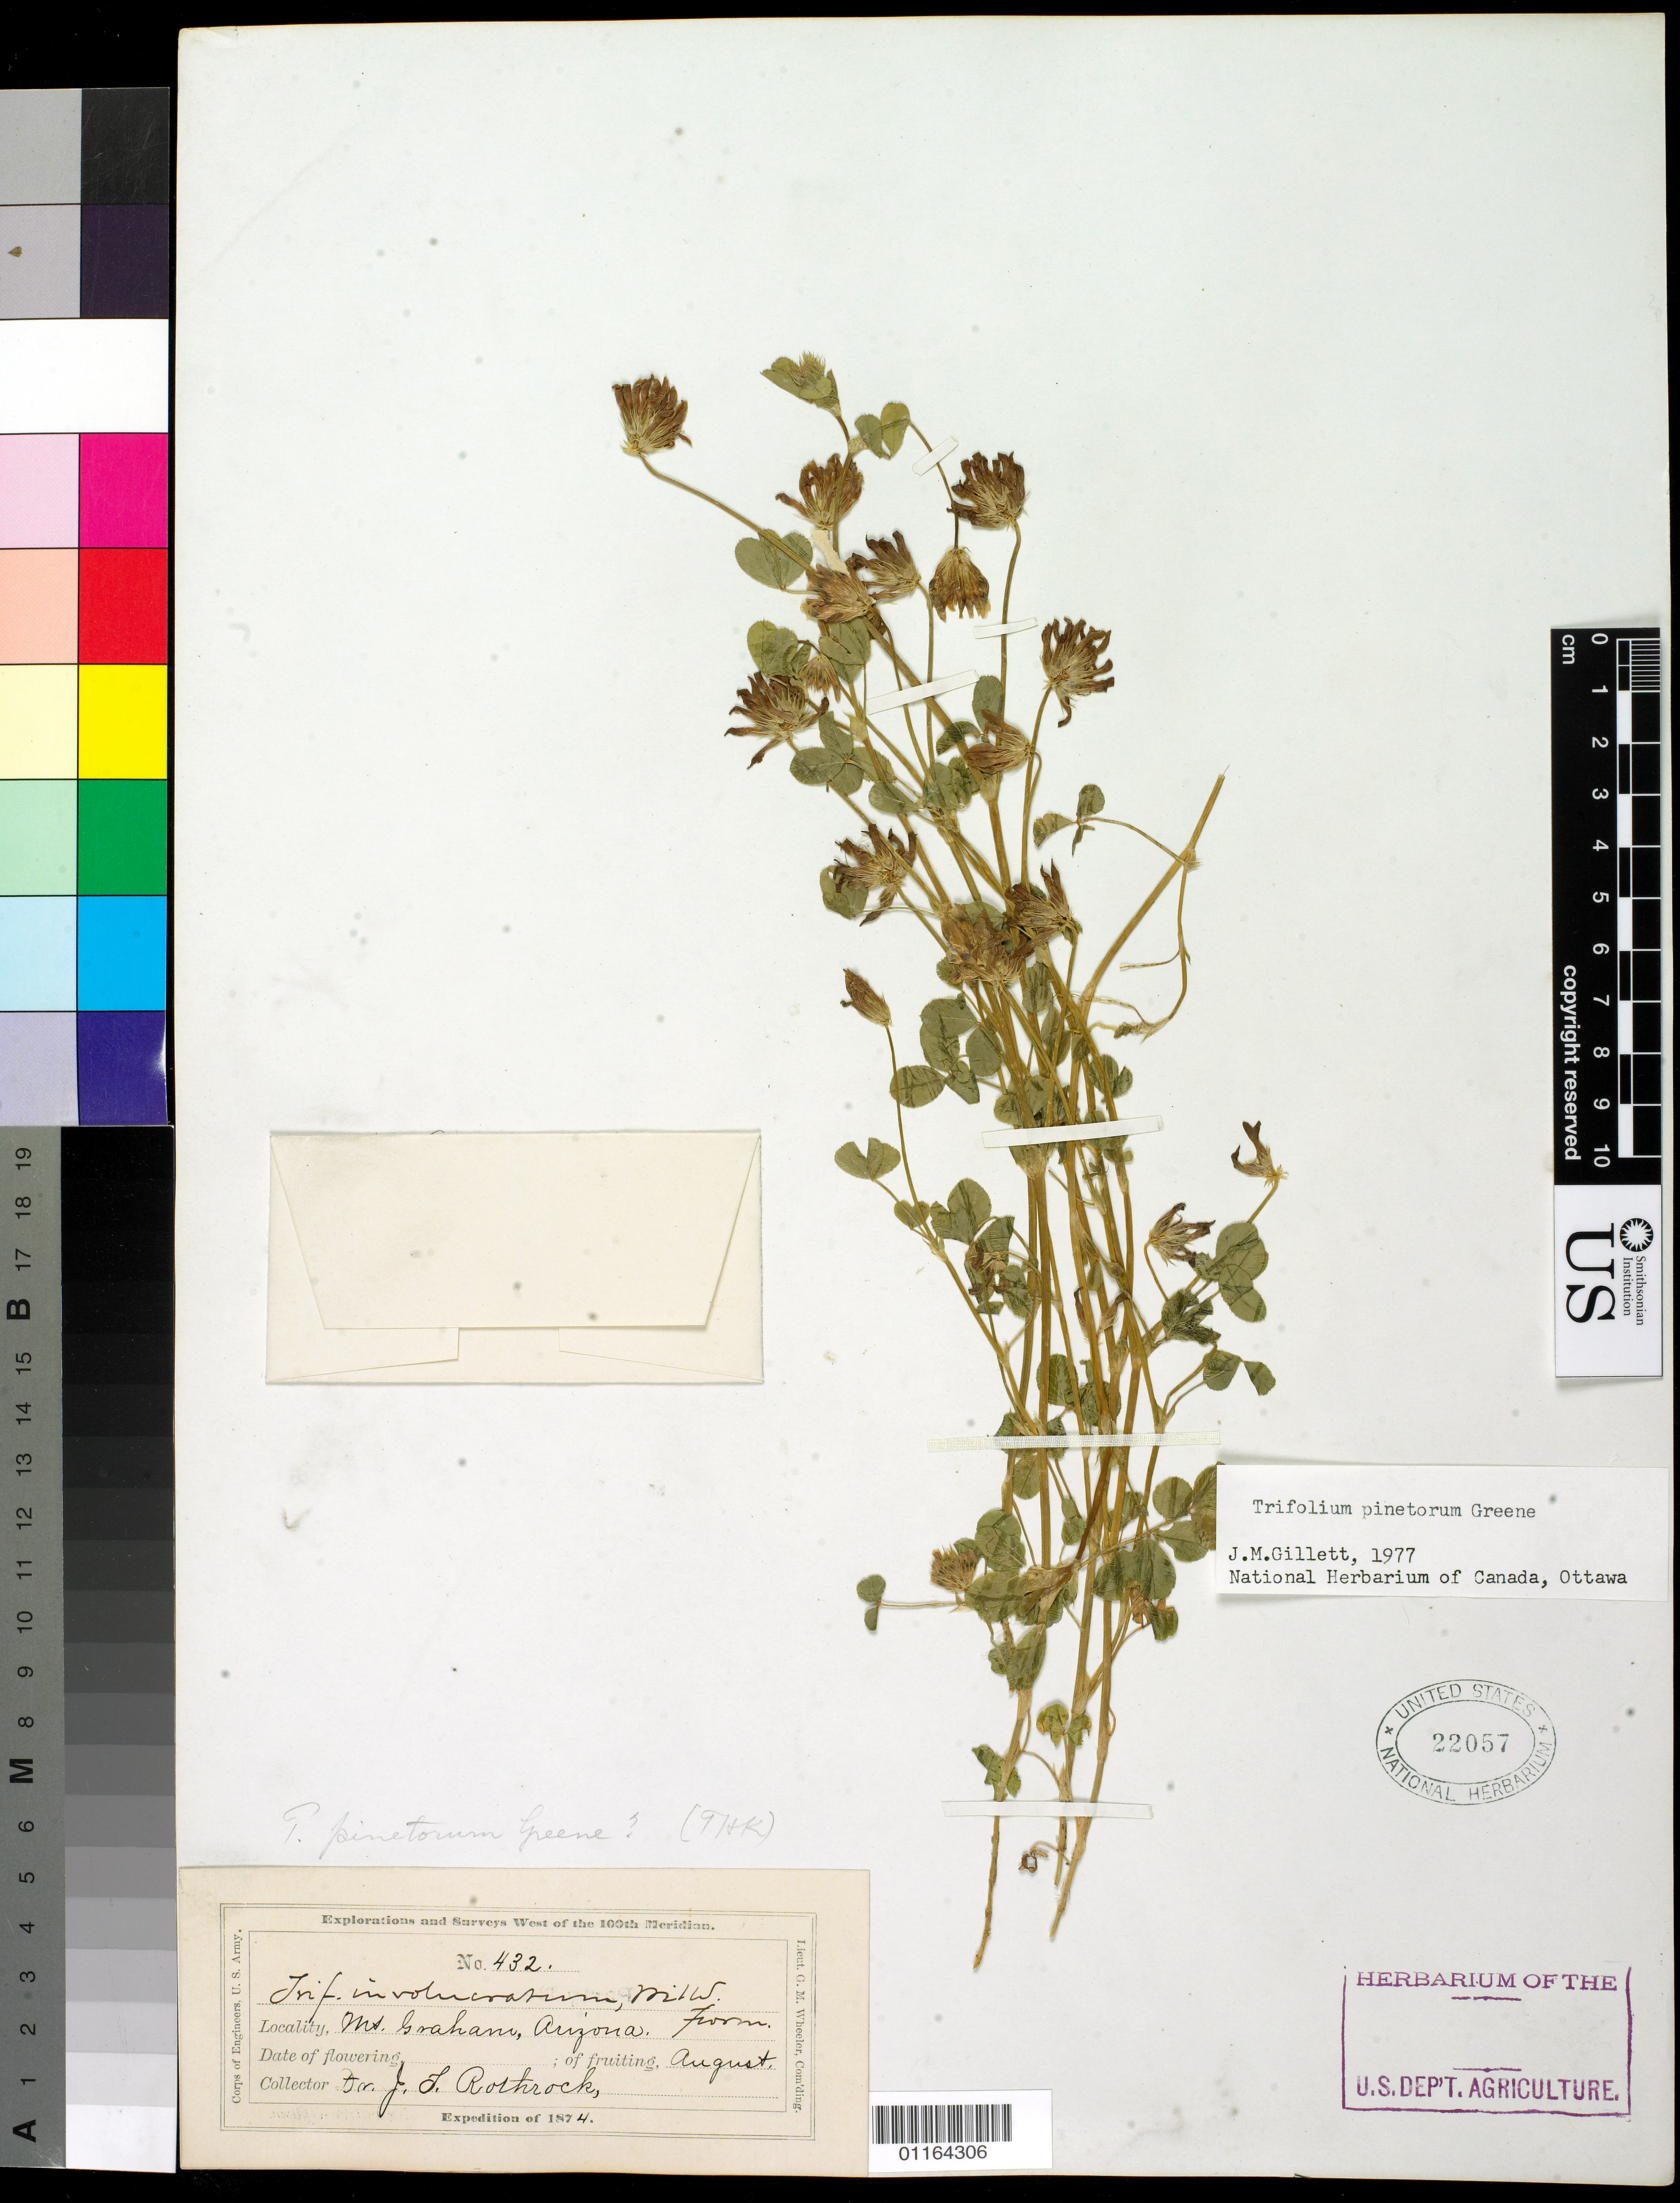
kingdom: Plantae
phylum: Tracheophyta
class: Magnoliopsida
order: Fabales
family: Fabaceae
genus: Trifolium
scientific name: Trifolium pinetorum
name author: Greene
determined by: Gillett, J. M.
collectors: J. T. Rothrock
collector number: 432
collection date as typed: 1874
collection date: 1874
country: United States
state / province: Arizona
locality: Mt. Graham.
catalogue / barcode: US 22057